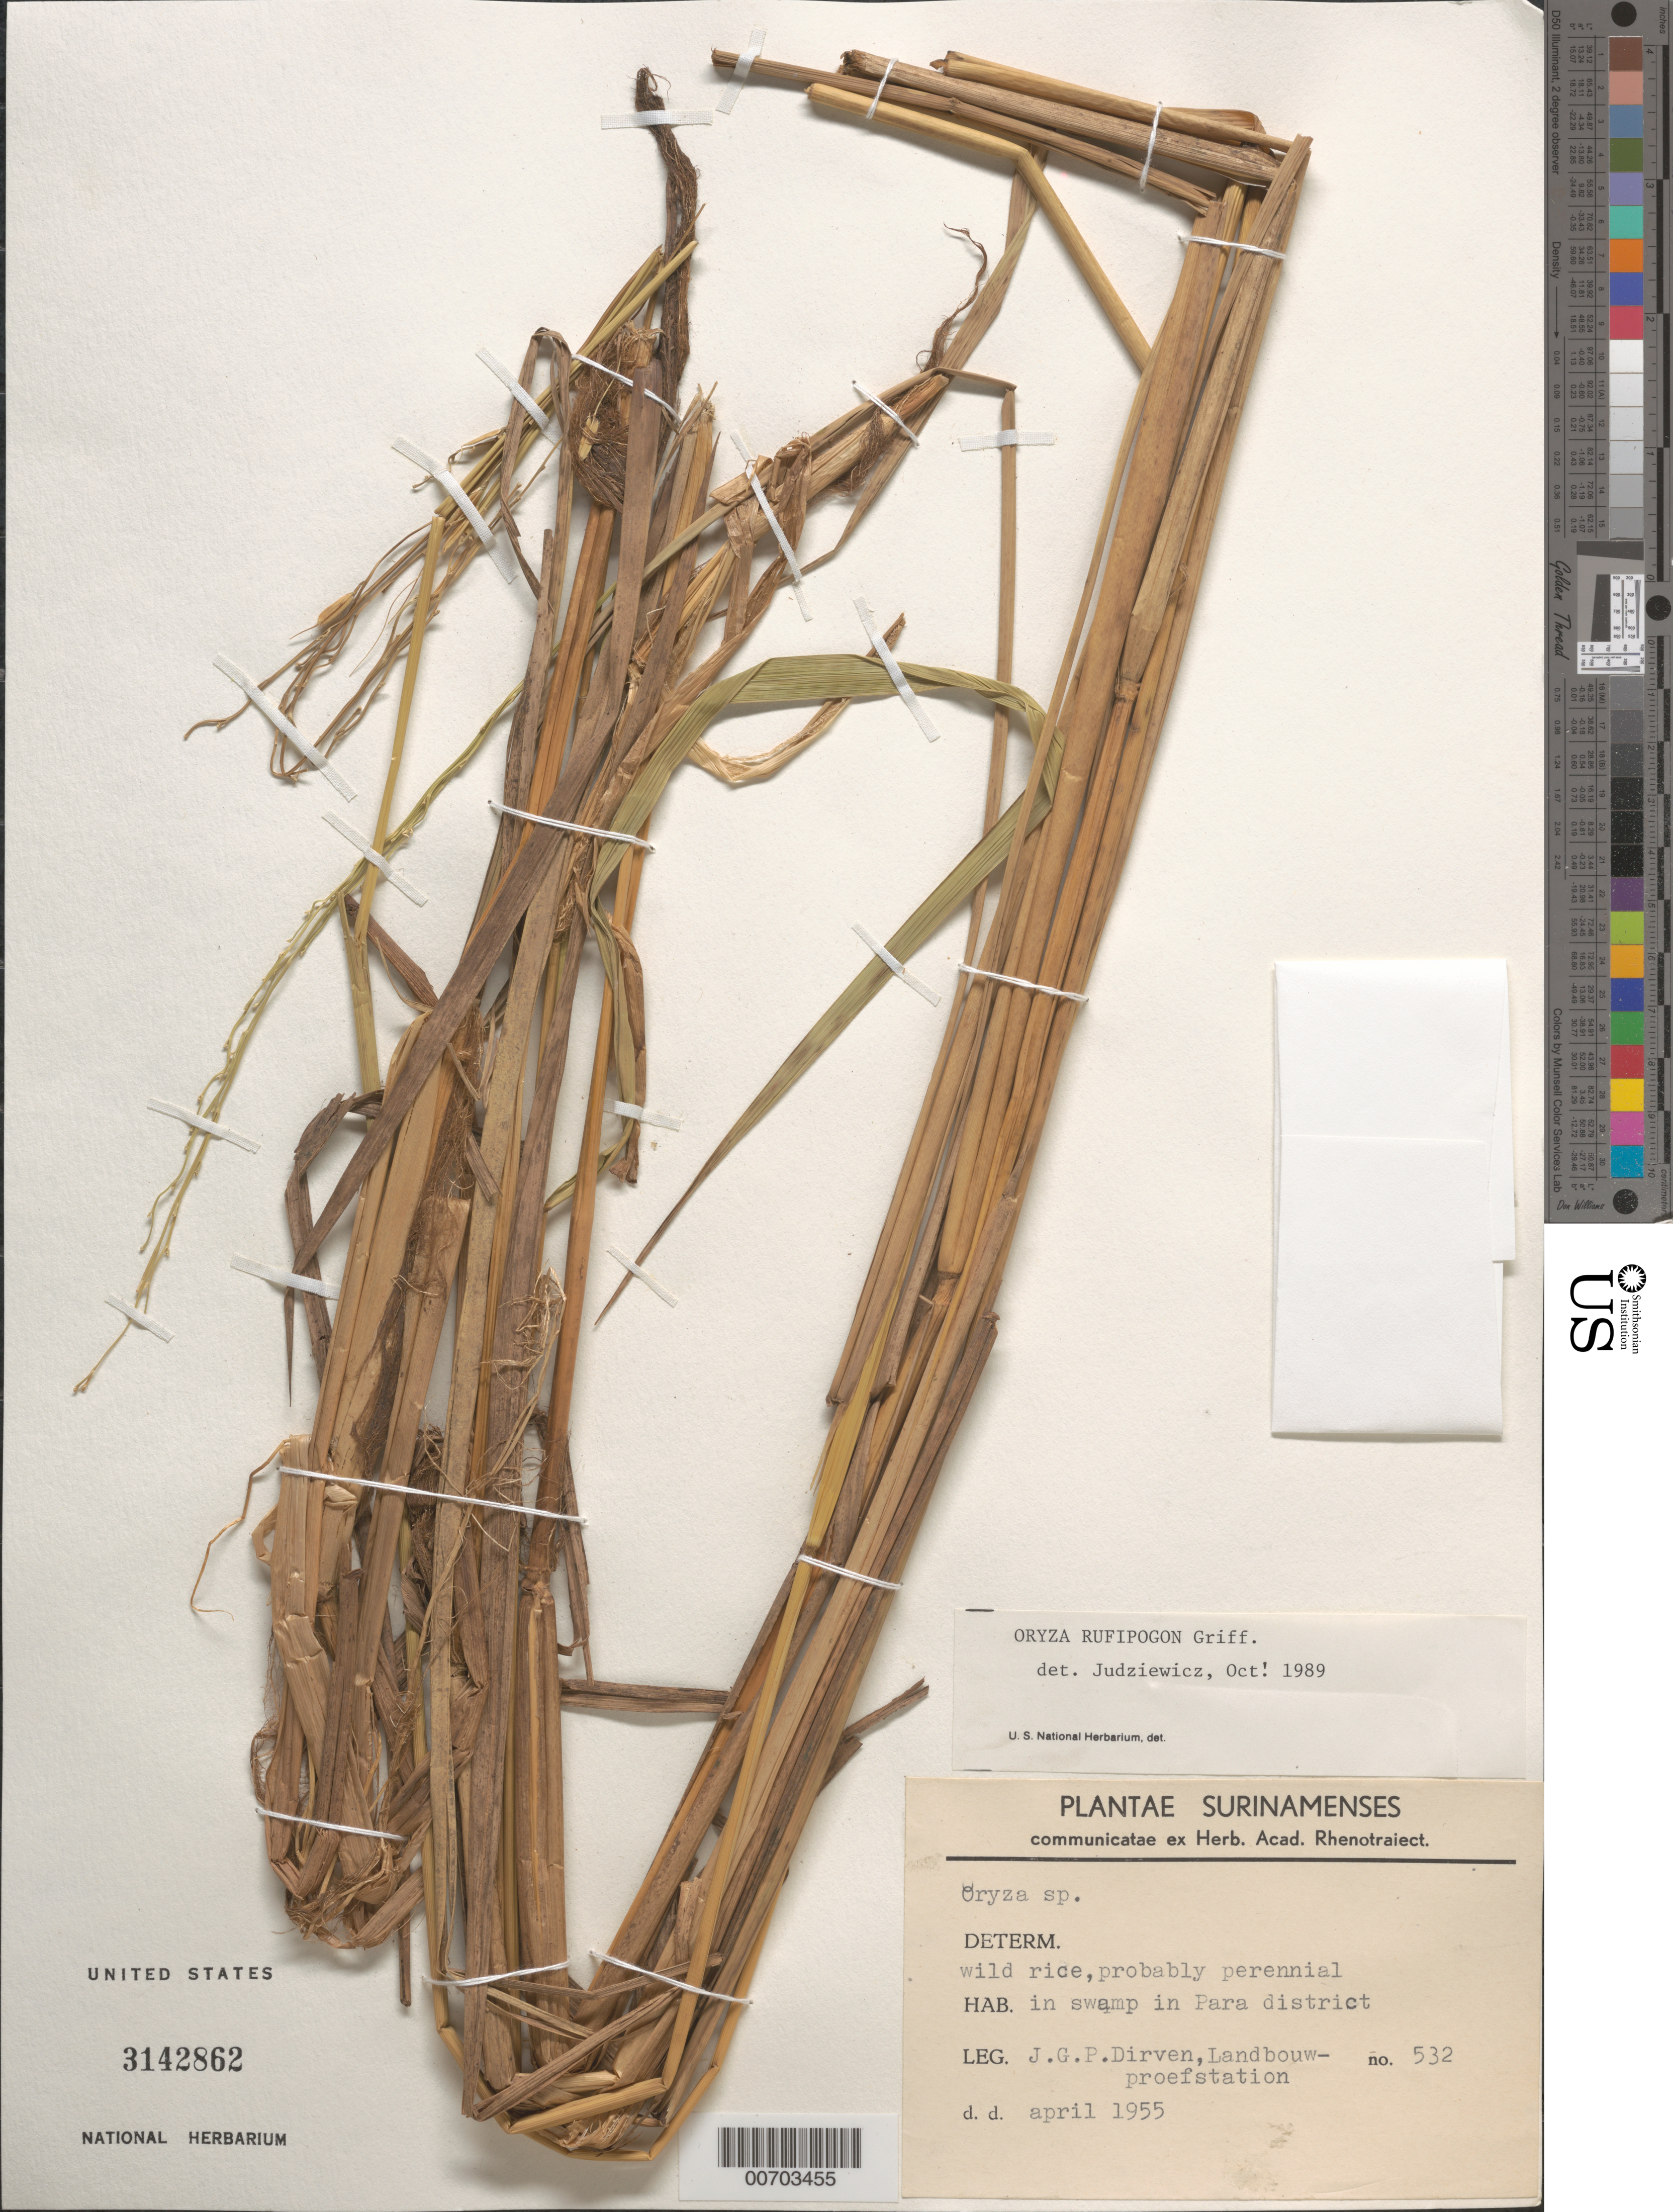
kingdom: Plantae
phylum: Tracheophyta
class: Liliopsida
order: Poales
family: Poaceae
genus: Oryza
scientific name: Oryza rufipogon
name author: Griffith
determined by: Judziewicz, E. J.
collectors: J. Dirven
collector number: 532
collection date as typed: Apr-55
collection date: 1955-04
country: Suriname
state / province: Para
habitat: Swamp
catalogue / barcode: US 3142862